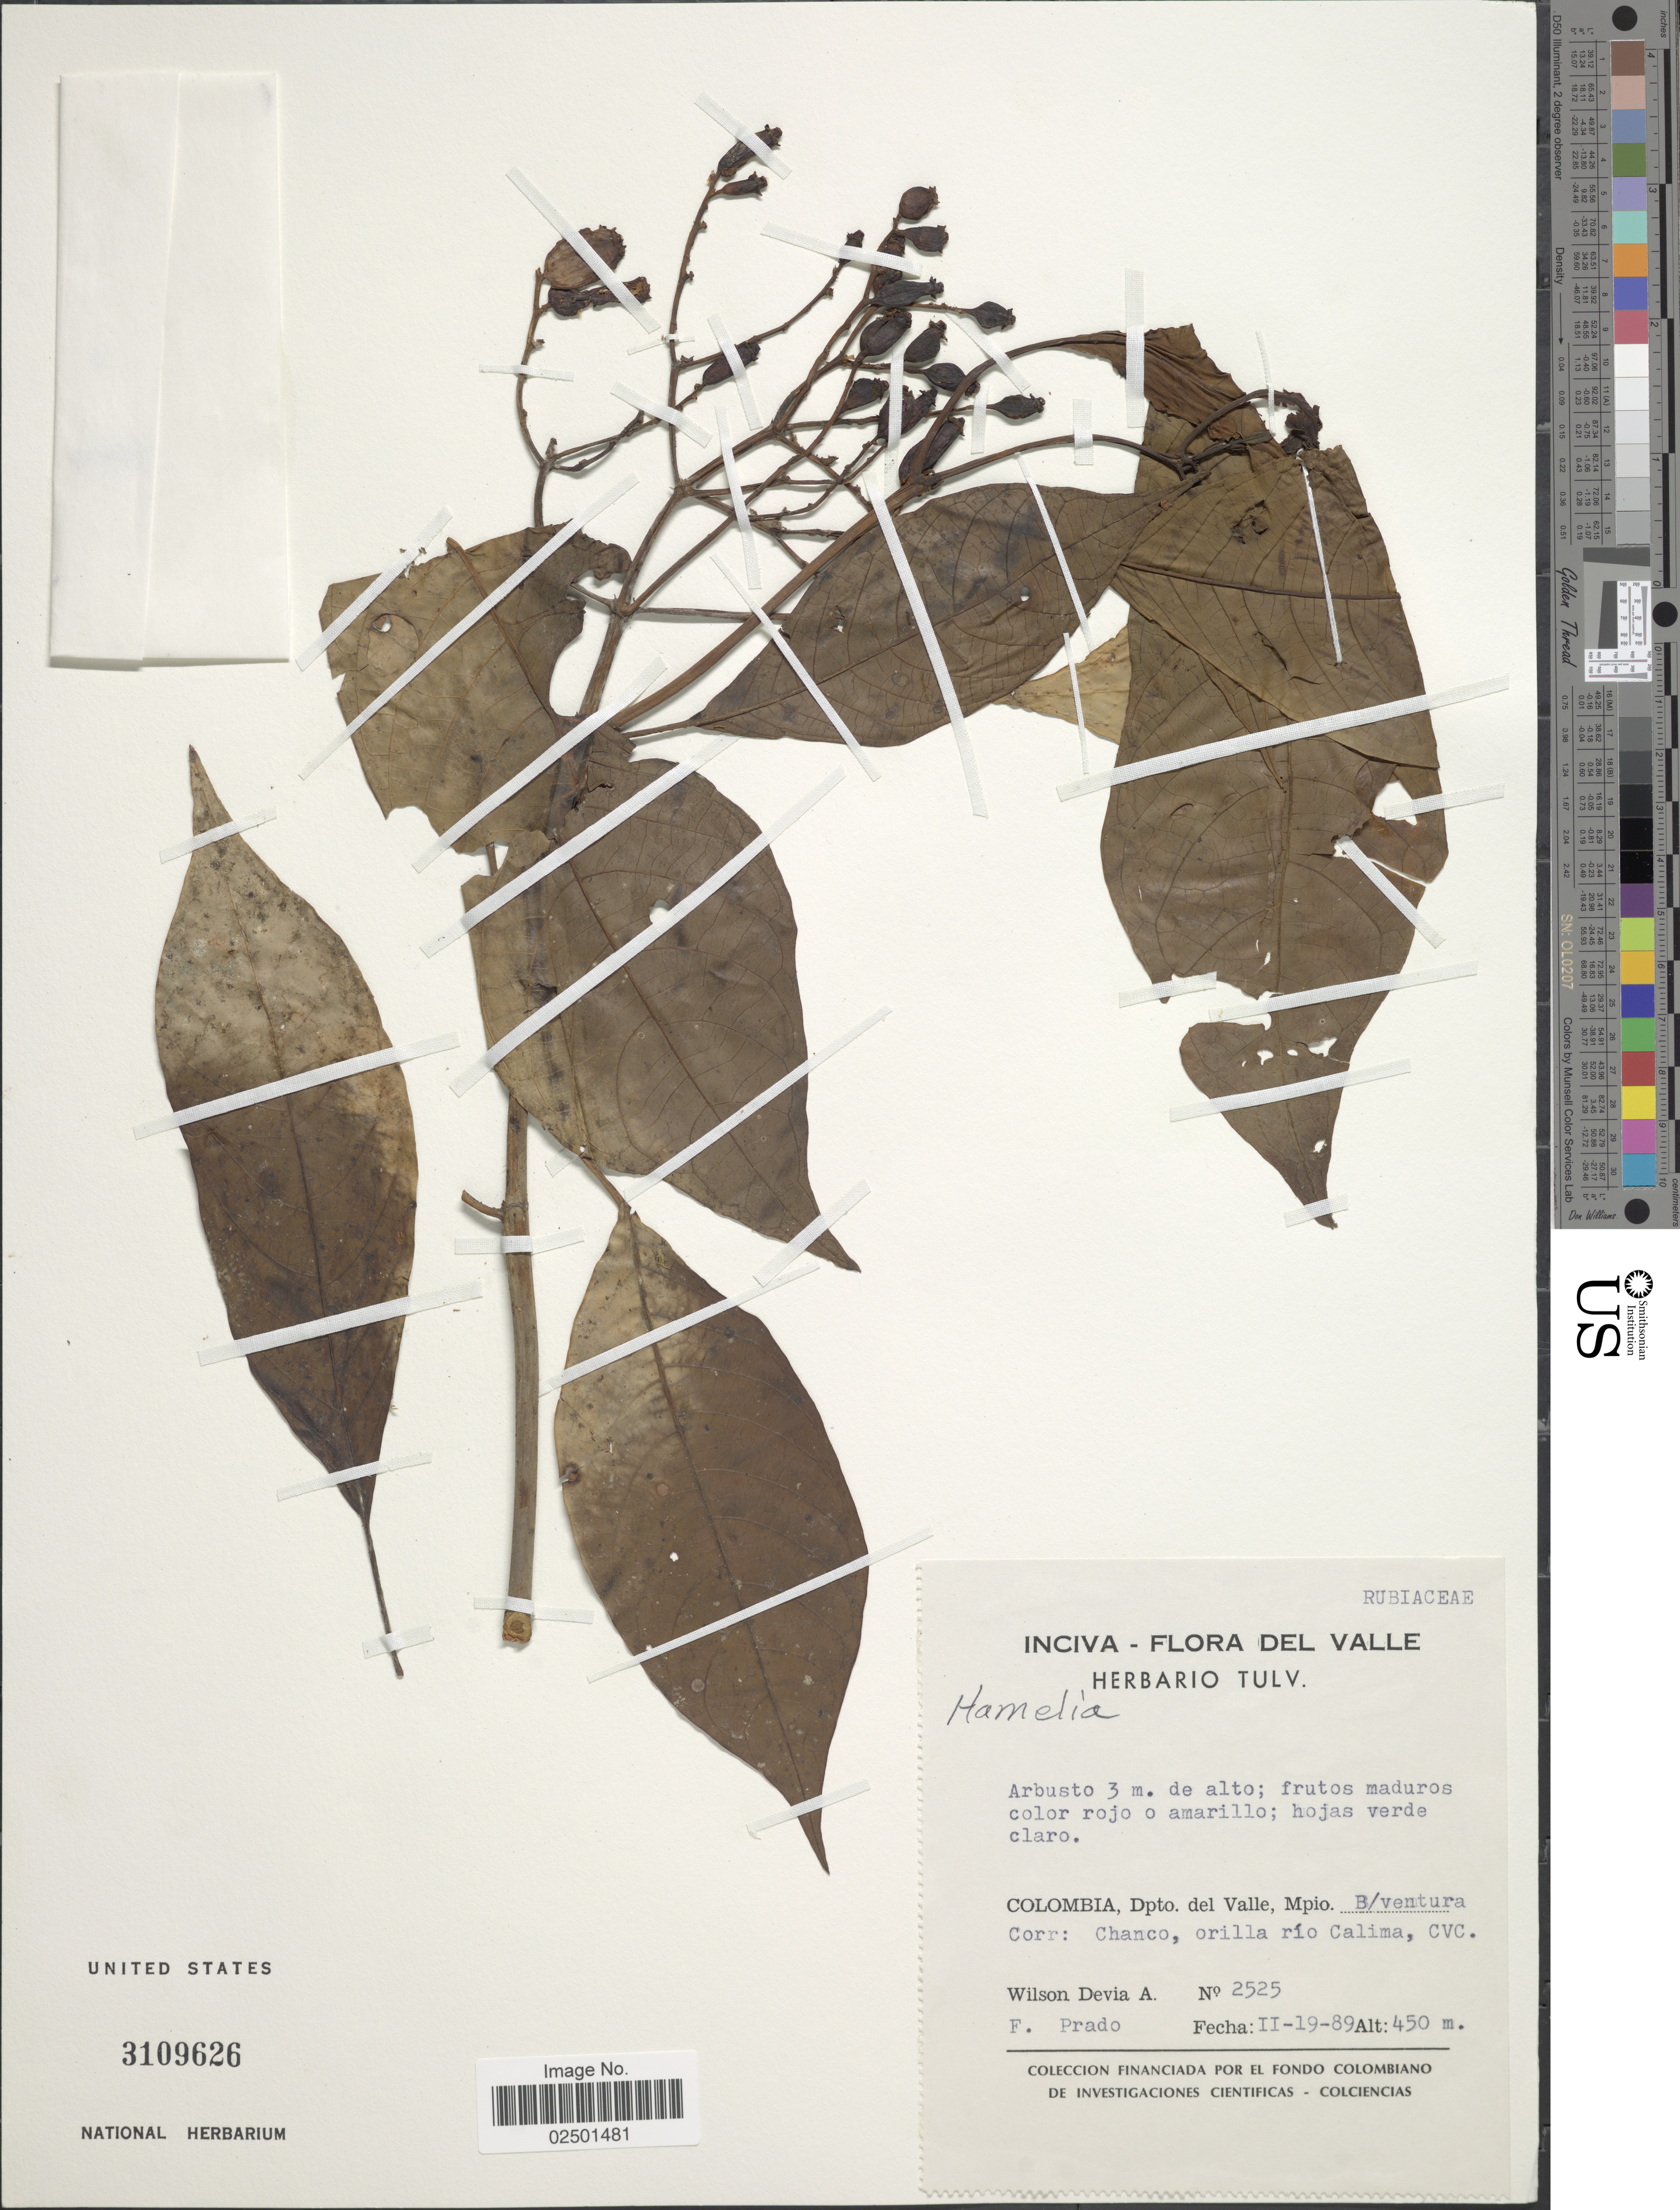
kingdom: Plantae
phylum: Tracheophyta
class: Magnoliopsida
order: Gentianales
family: Rubiaceae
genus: Hamelia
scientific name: Hamelia sp.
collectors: W. Devia A. & F. Prado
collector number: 2525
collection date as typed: Transcribed d/m/y: 19/2/89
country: Colombia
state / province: Valle del Cauca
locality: Valle. Mpio. B/ventura. Corr: Chanco, orilla rio Calima, CVC.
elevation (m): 450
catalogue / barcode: US 3109626